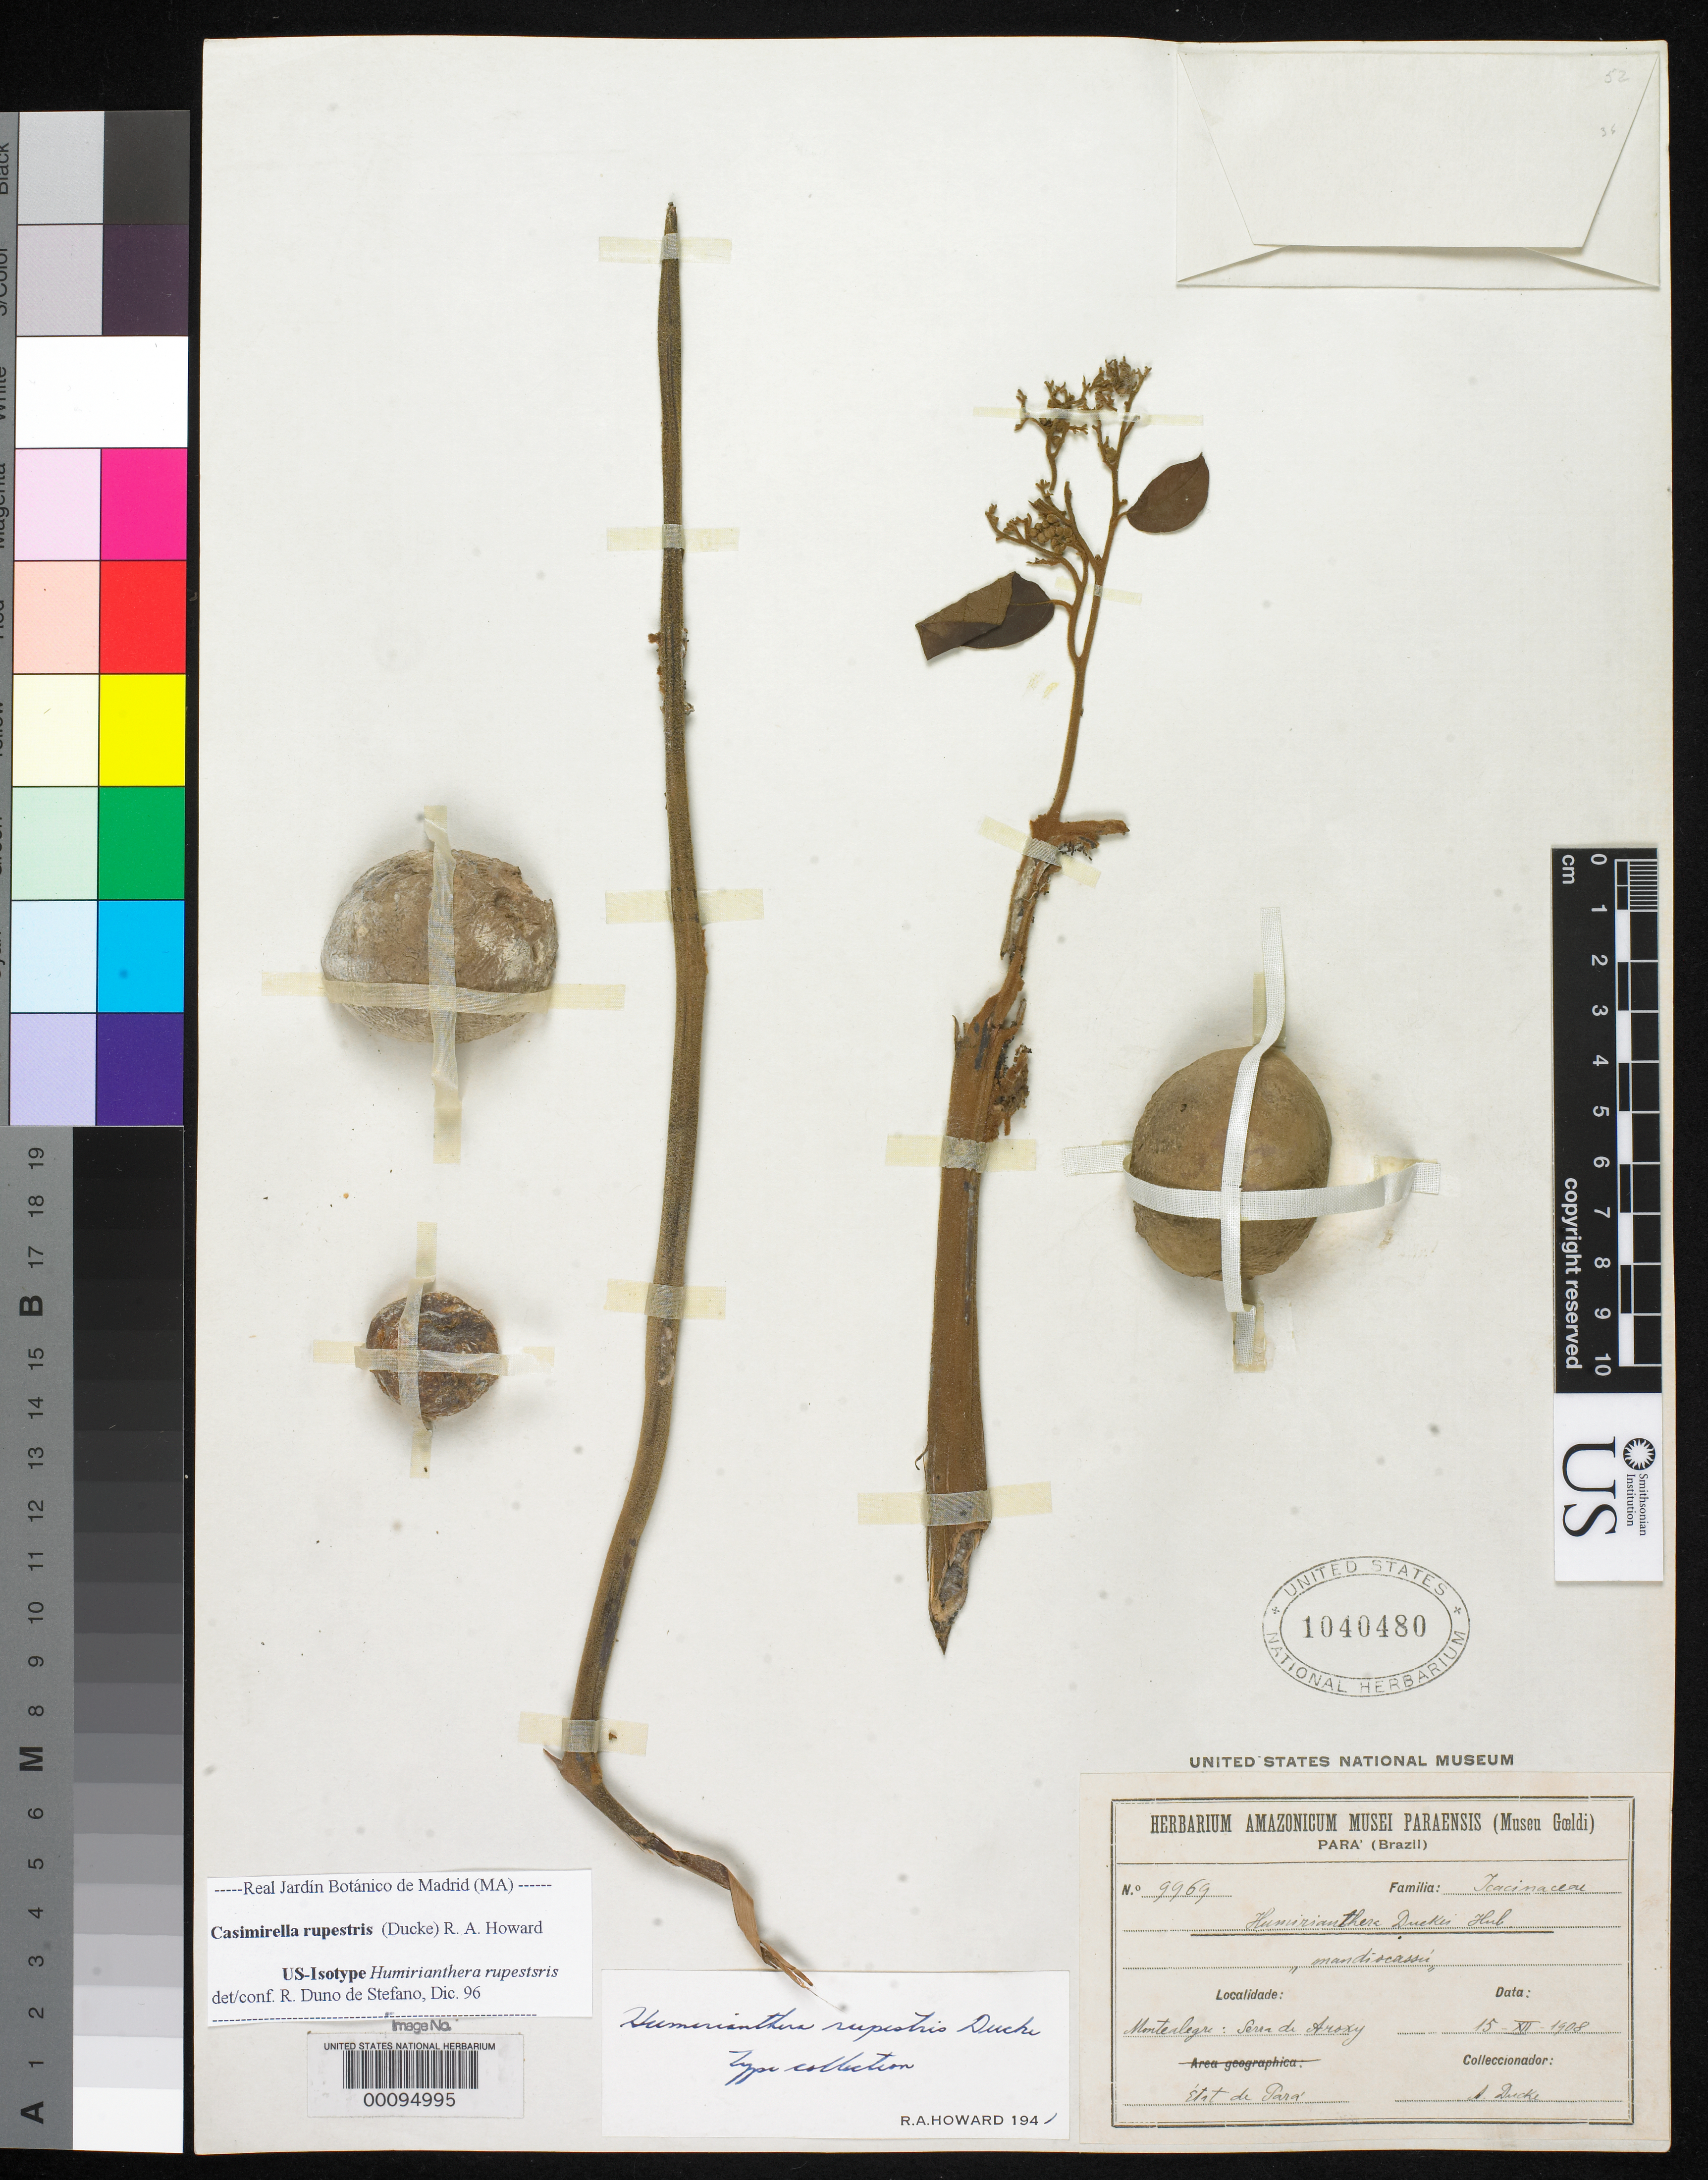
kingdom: Plantae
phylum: Tracheophyta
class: Magnoliopsida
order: Icacinales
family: Icacinaceae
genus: Humirianthera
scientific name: Humirianthera rupestris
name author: Ducke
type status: Isotype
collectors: A. Ducke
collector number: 9969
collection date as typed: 15 Dec 1908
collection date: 1908-12-15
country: Brazil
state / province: Pará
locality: Monte Alegre, Serra de Aroxy.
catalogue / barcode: US 1040480